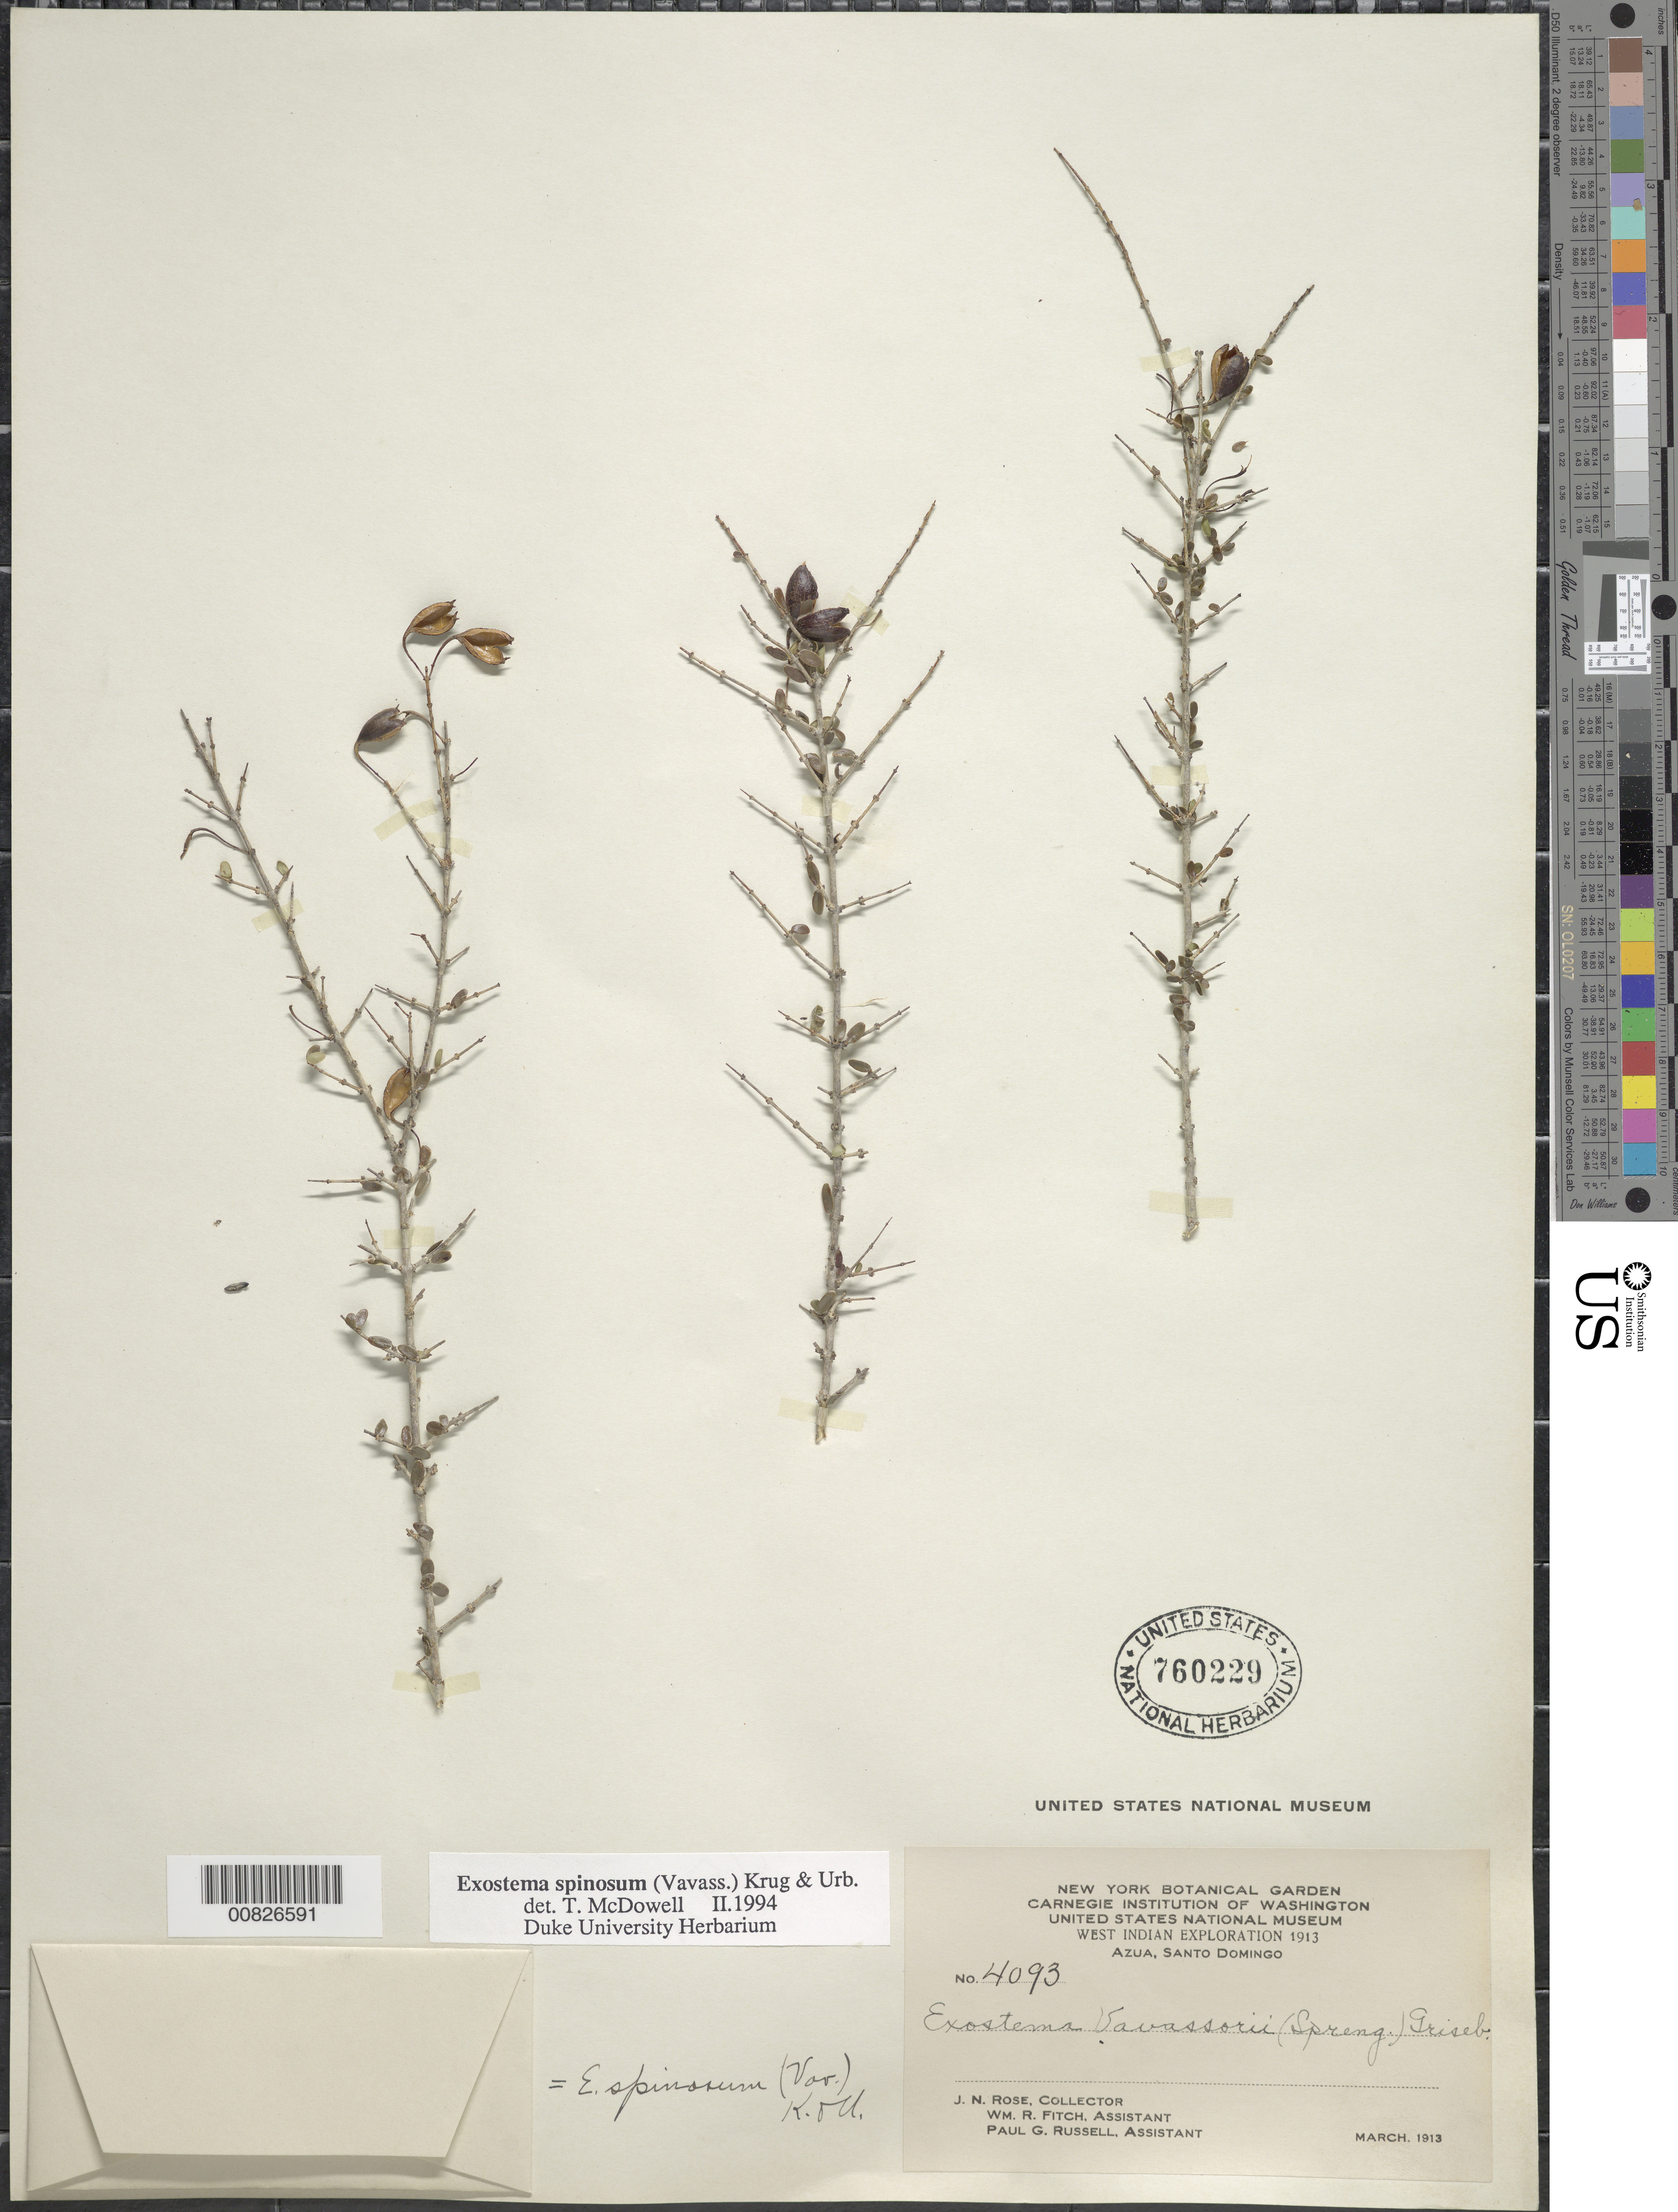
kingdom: Plantae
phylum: Tracheophyta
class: Magnoliopsida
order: Gentianales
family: Rubiaceae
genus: Exostema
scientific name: Exostema spinosum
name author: (Vavass.) Krug & Urb.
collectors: J. N. Rose, W. R. Fitch & P. G. Russell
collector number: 4093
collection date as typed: Mar 1913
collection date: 1913-03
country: Dominican Republic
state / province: Azua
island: Hispaniola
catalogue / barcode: US 760229